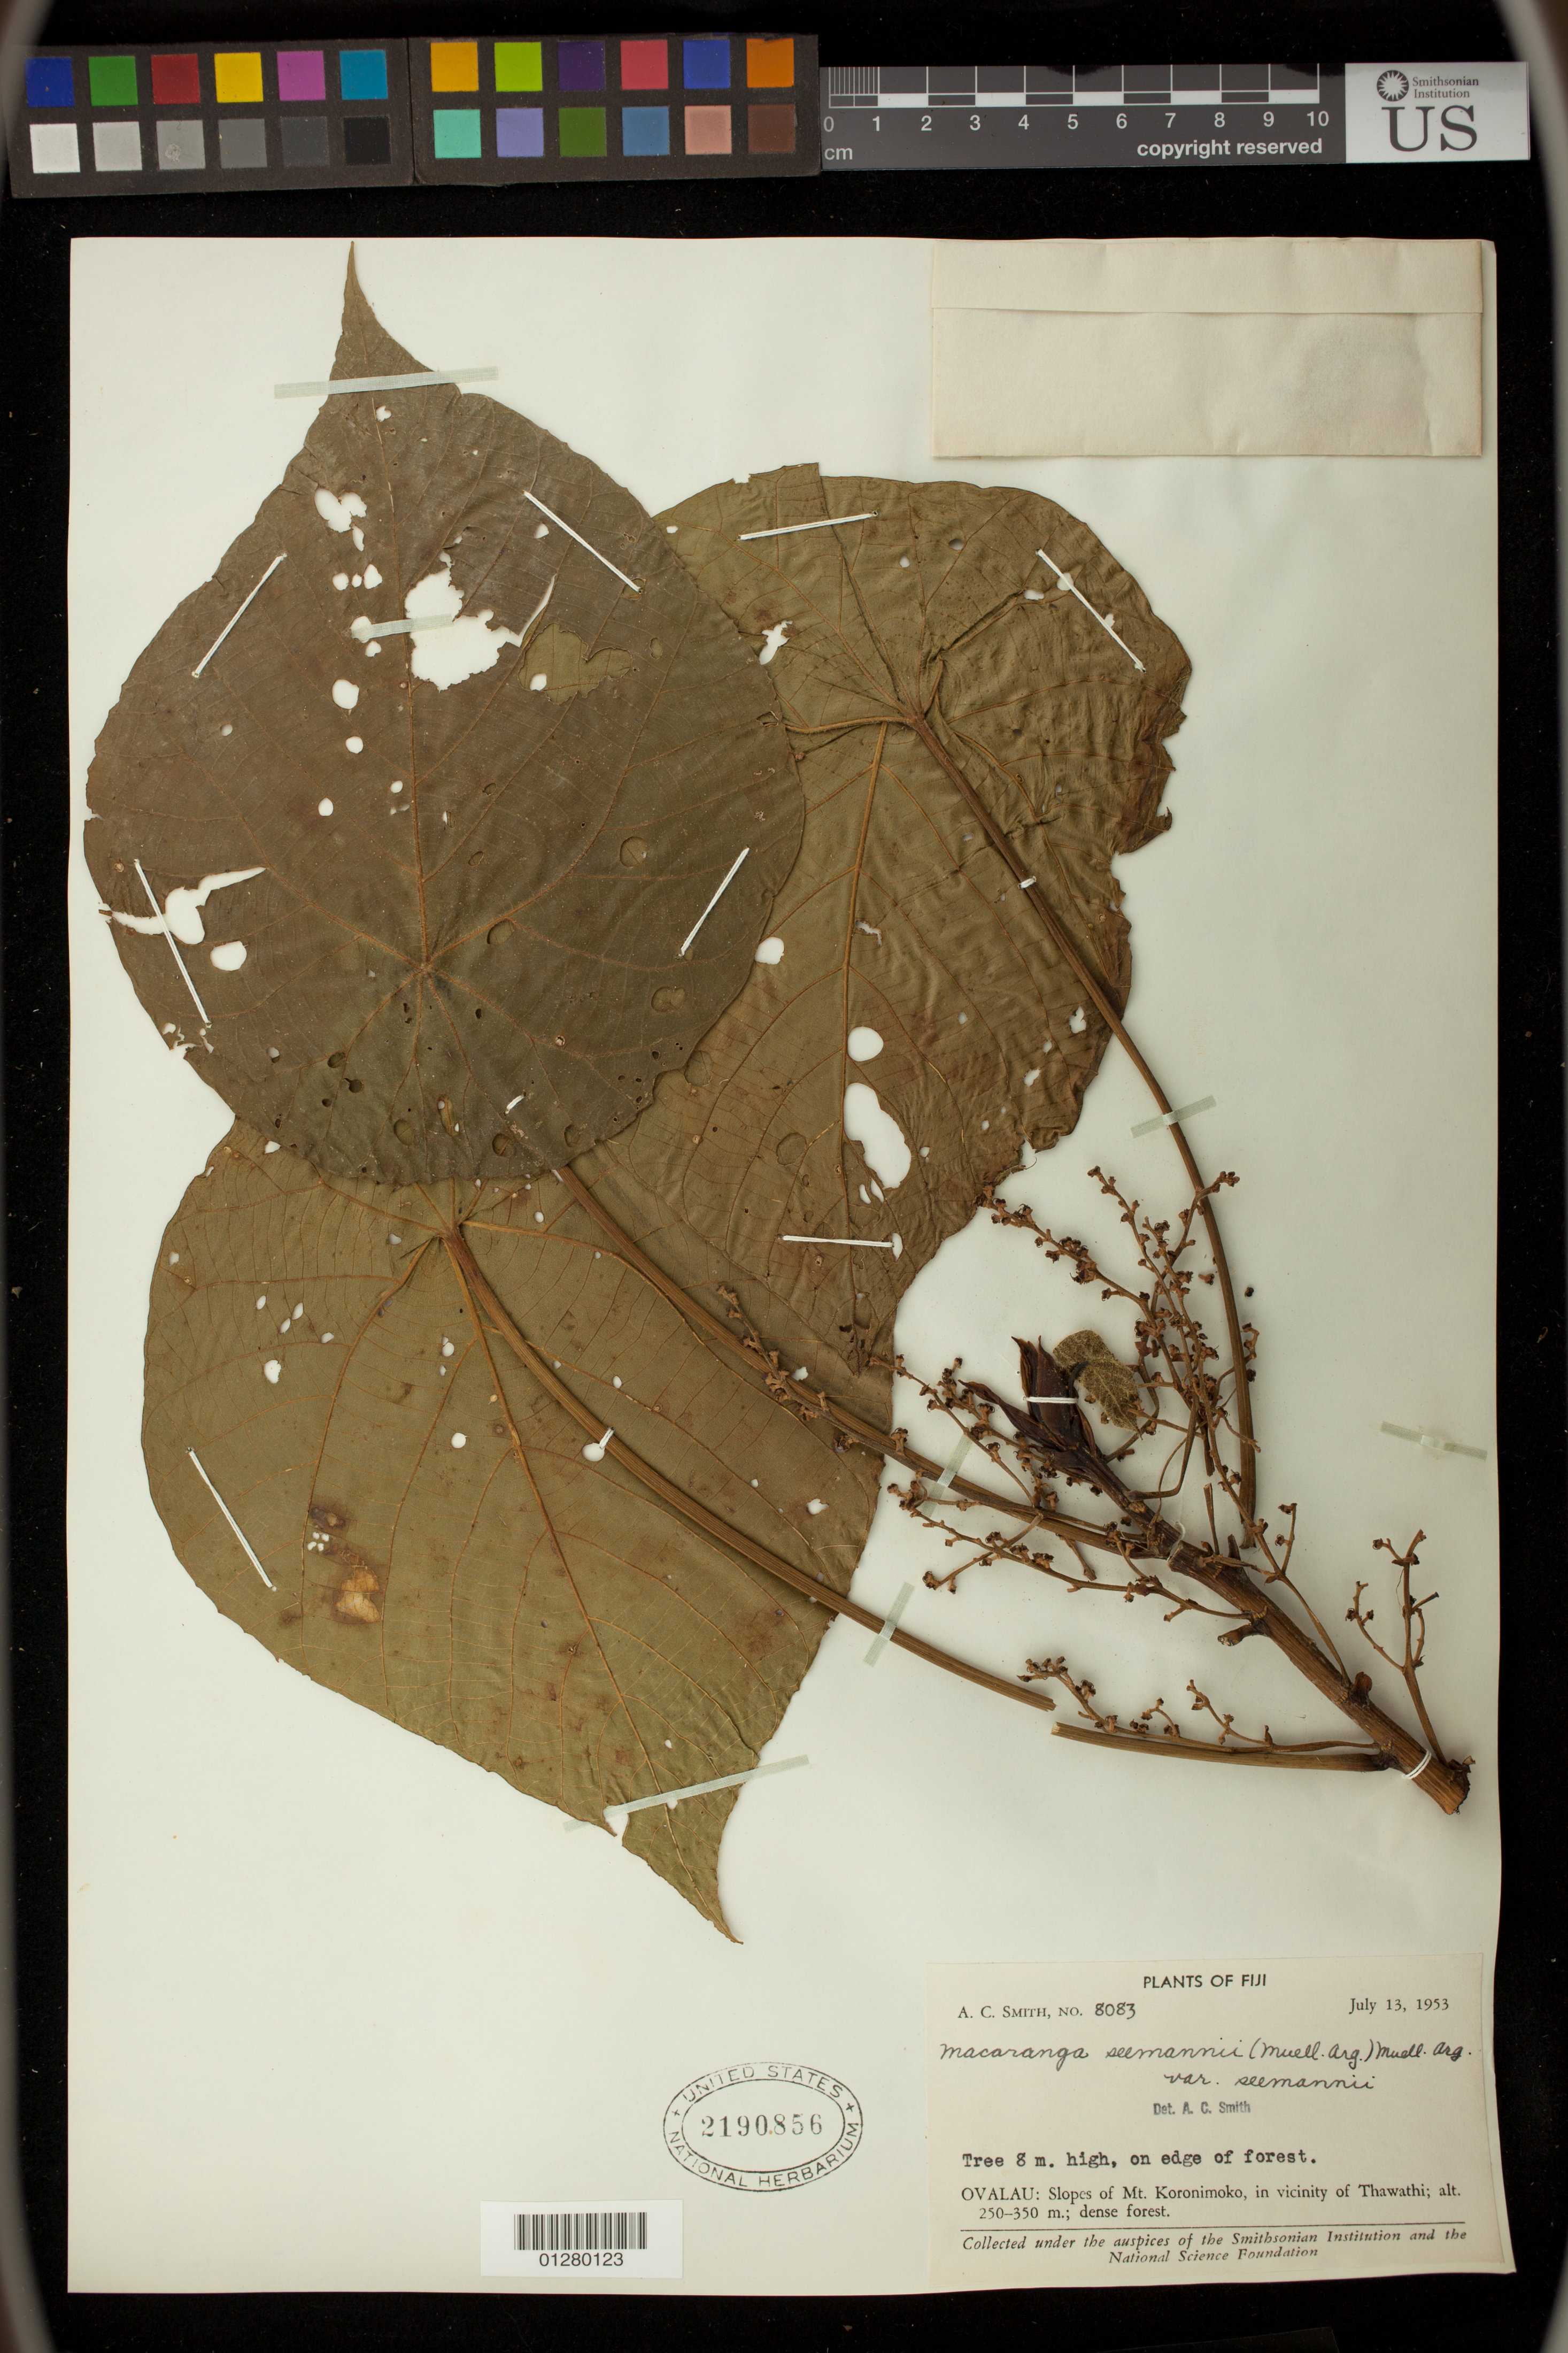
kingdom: Plantae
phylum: Tracheophyta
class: Magnoliopsida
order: Malpighiales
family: Euphorbiaceae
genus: Macaranga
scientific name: Macaranga seemannii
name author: (Müll. Arg.) Müll. Arg.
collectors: A. C. Smith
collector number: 8083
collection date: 1953-07-13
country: Fiji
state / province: Eastern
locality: Ovalau: Slopes of Mt. Koronimoko, in vicinity of Thawathi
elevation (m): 250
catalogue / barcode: US 2190856